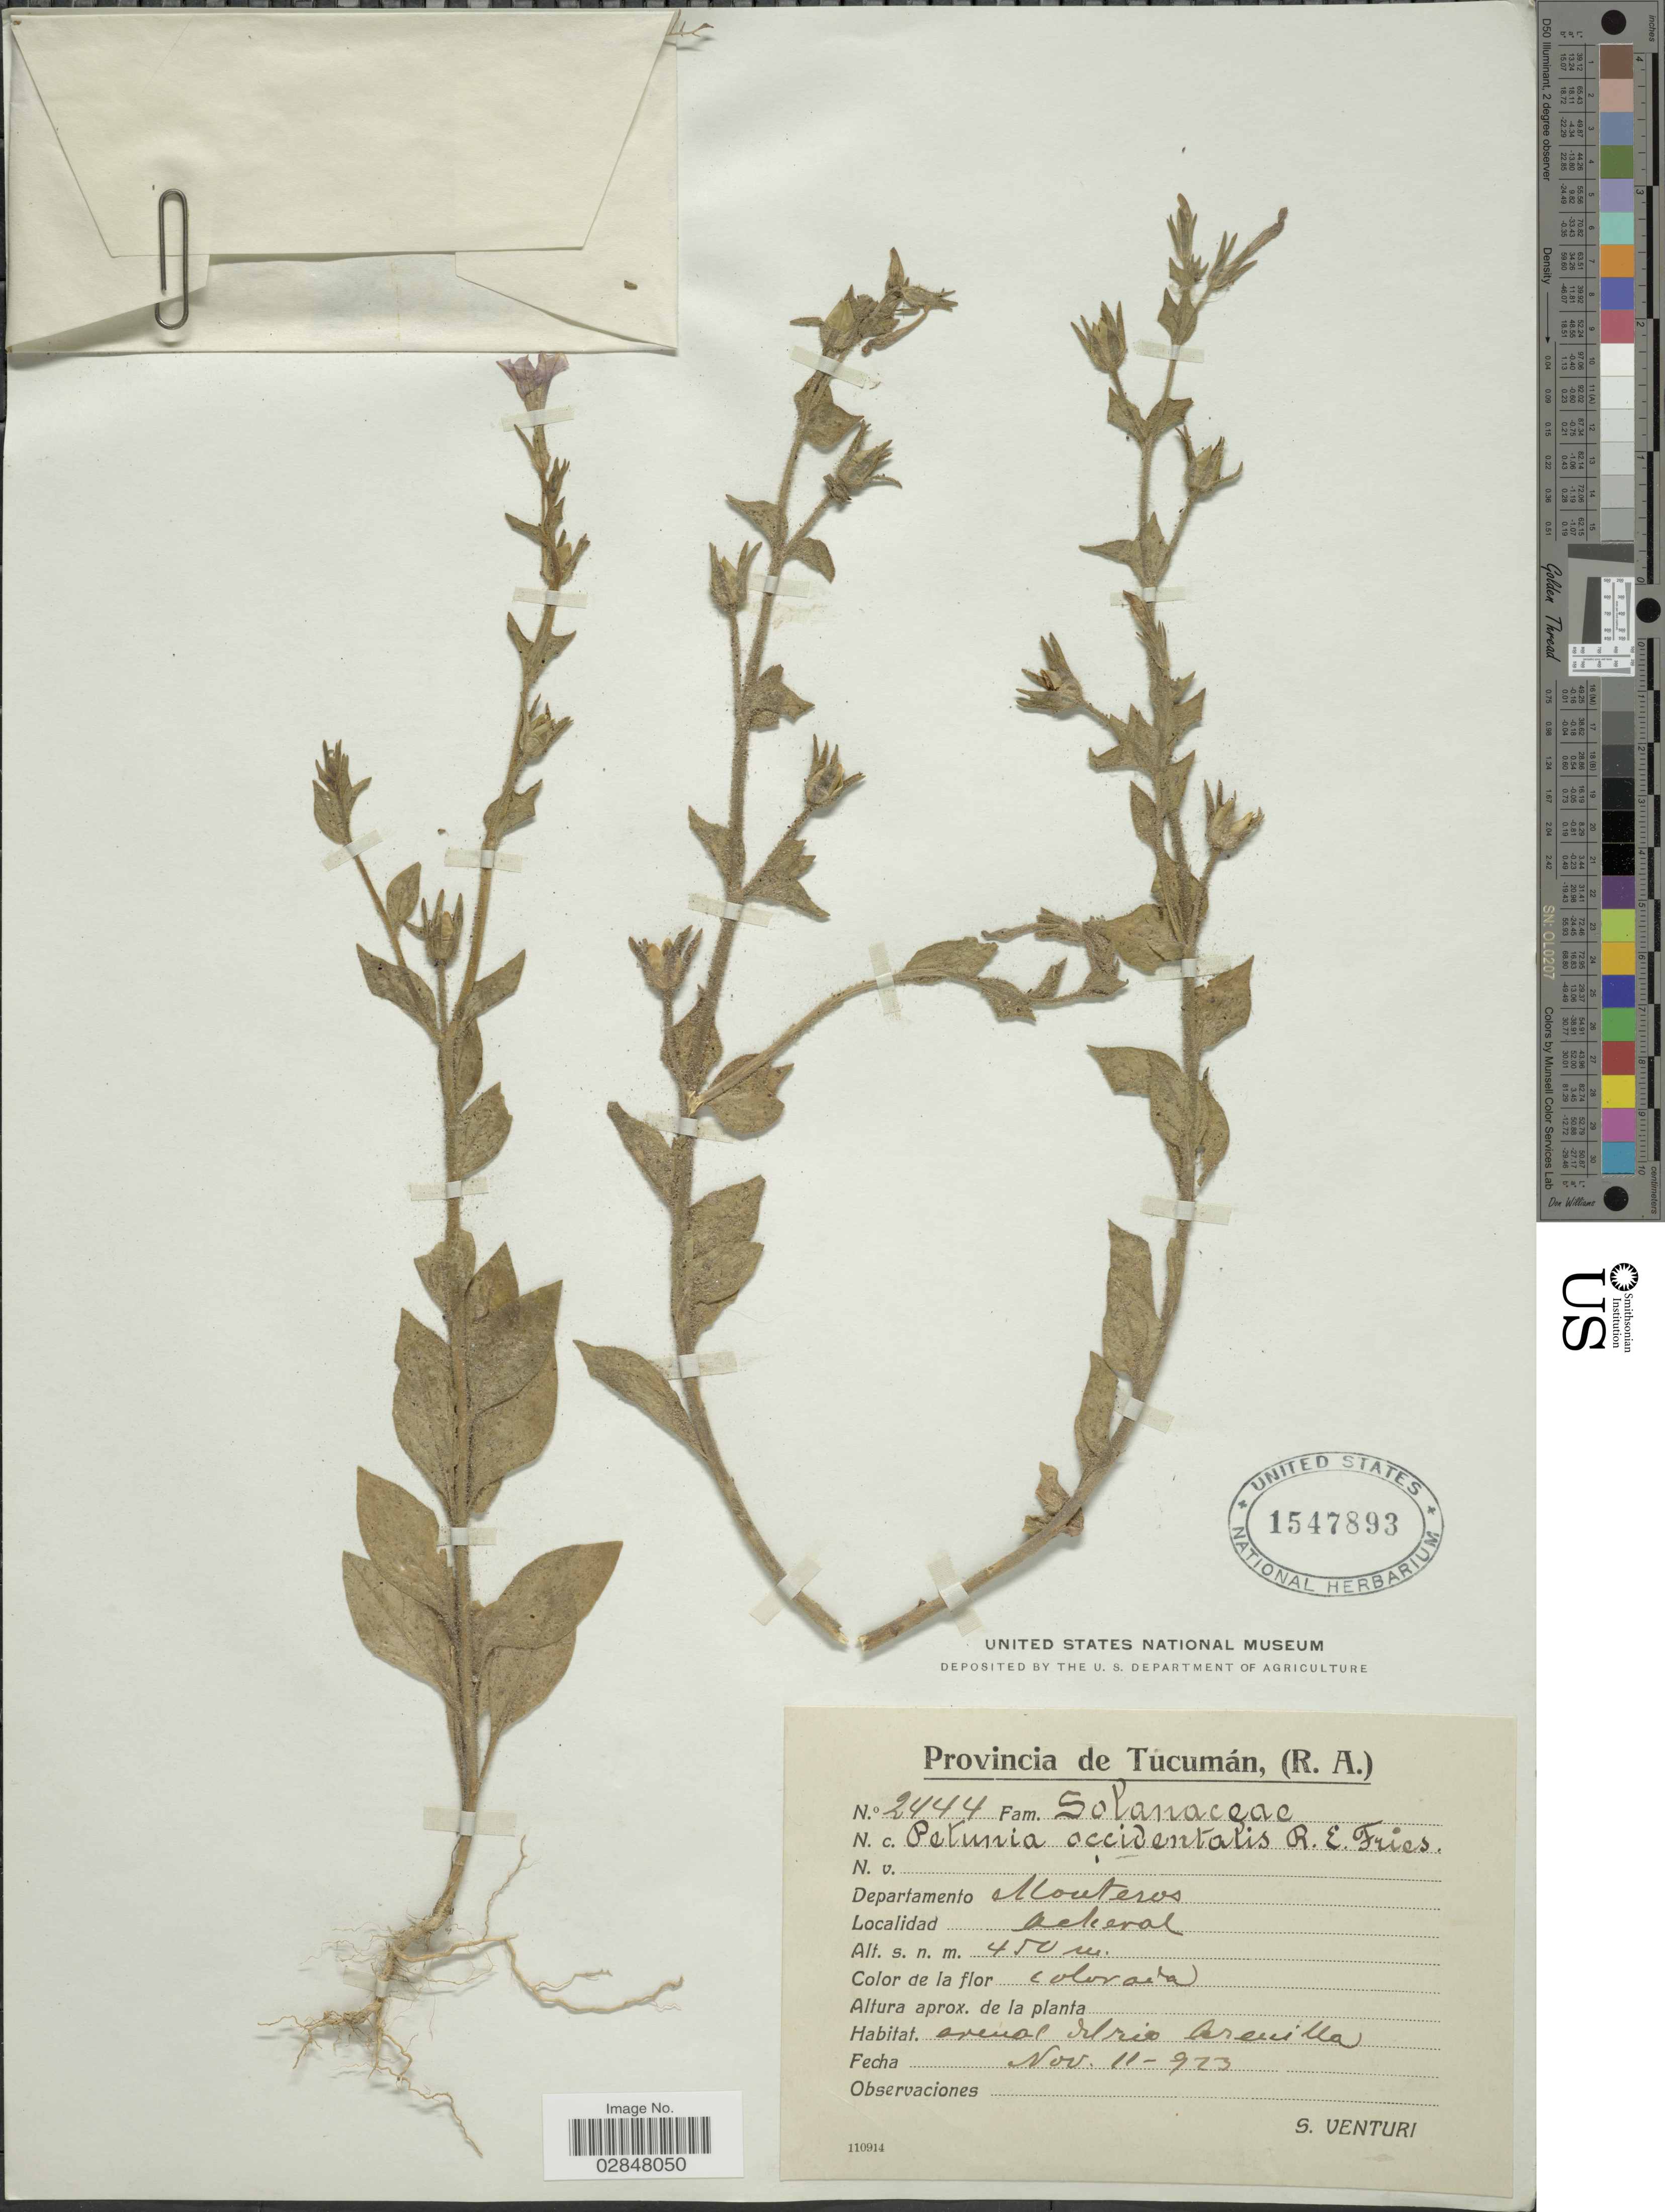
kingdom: Plantae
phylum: Tracheophyta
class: Magnoliopsida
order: Solanales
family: Solanaceae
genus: Petunia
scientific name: Petunia occidentalis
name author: R.E. Fr.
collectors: S. Venturi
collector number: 2444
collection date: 1923-11-11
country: Argentina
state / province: Tucuman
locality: (R.A.), Departamento Monteros, Ackeral.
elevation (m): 450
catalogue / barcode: US 1547893